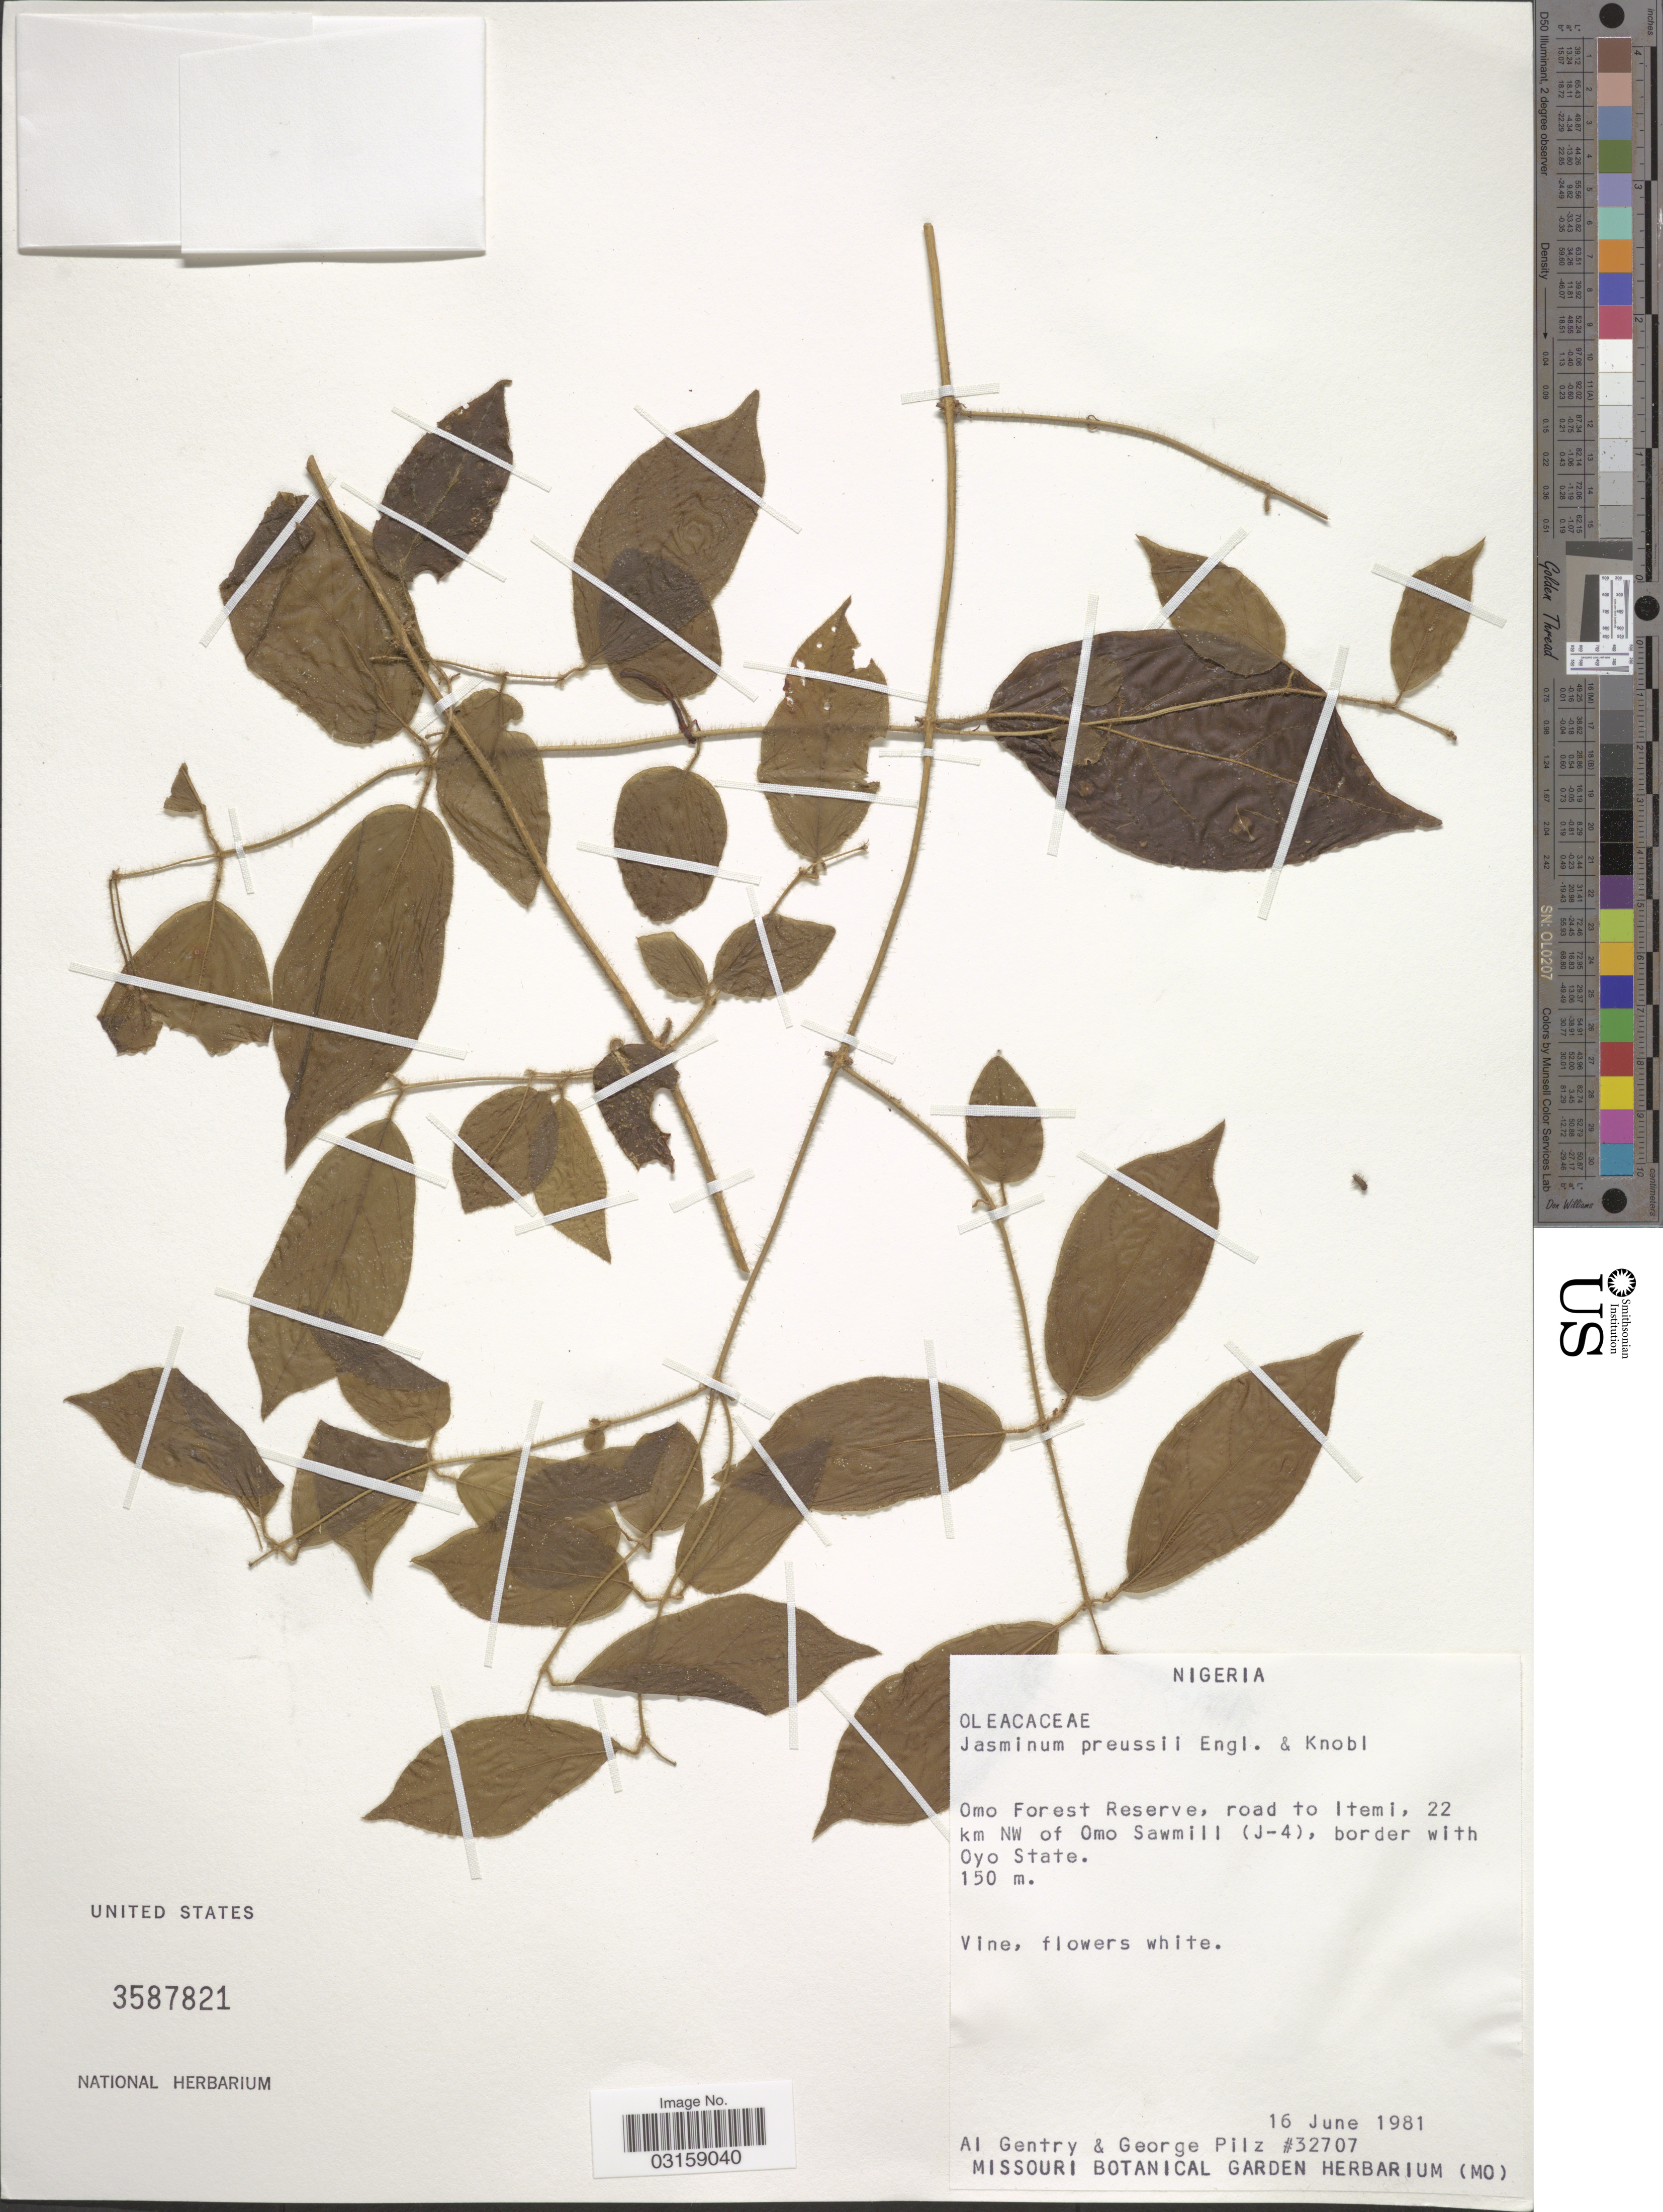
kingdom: Plantae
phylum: Tracheophyta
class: Magnoliopsida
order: Lamiales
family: Oleaceae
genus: Jasminum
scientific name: Jasminum preussii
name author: Engl. & Knobl.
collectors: A. H. Gentry & G. E. Pilz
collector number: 32707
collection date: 1981-06-16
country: Nigeria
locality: Omo Forest Reserve, road to Itemi, 22 km NW of Omo Sawmill (J-4), border with Oyo State.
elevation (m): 150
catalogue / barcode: US 3587821